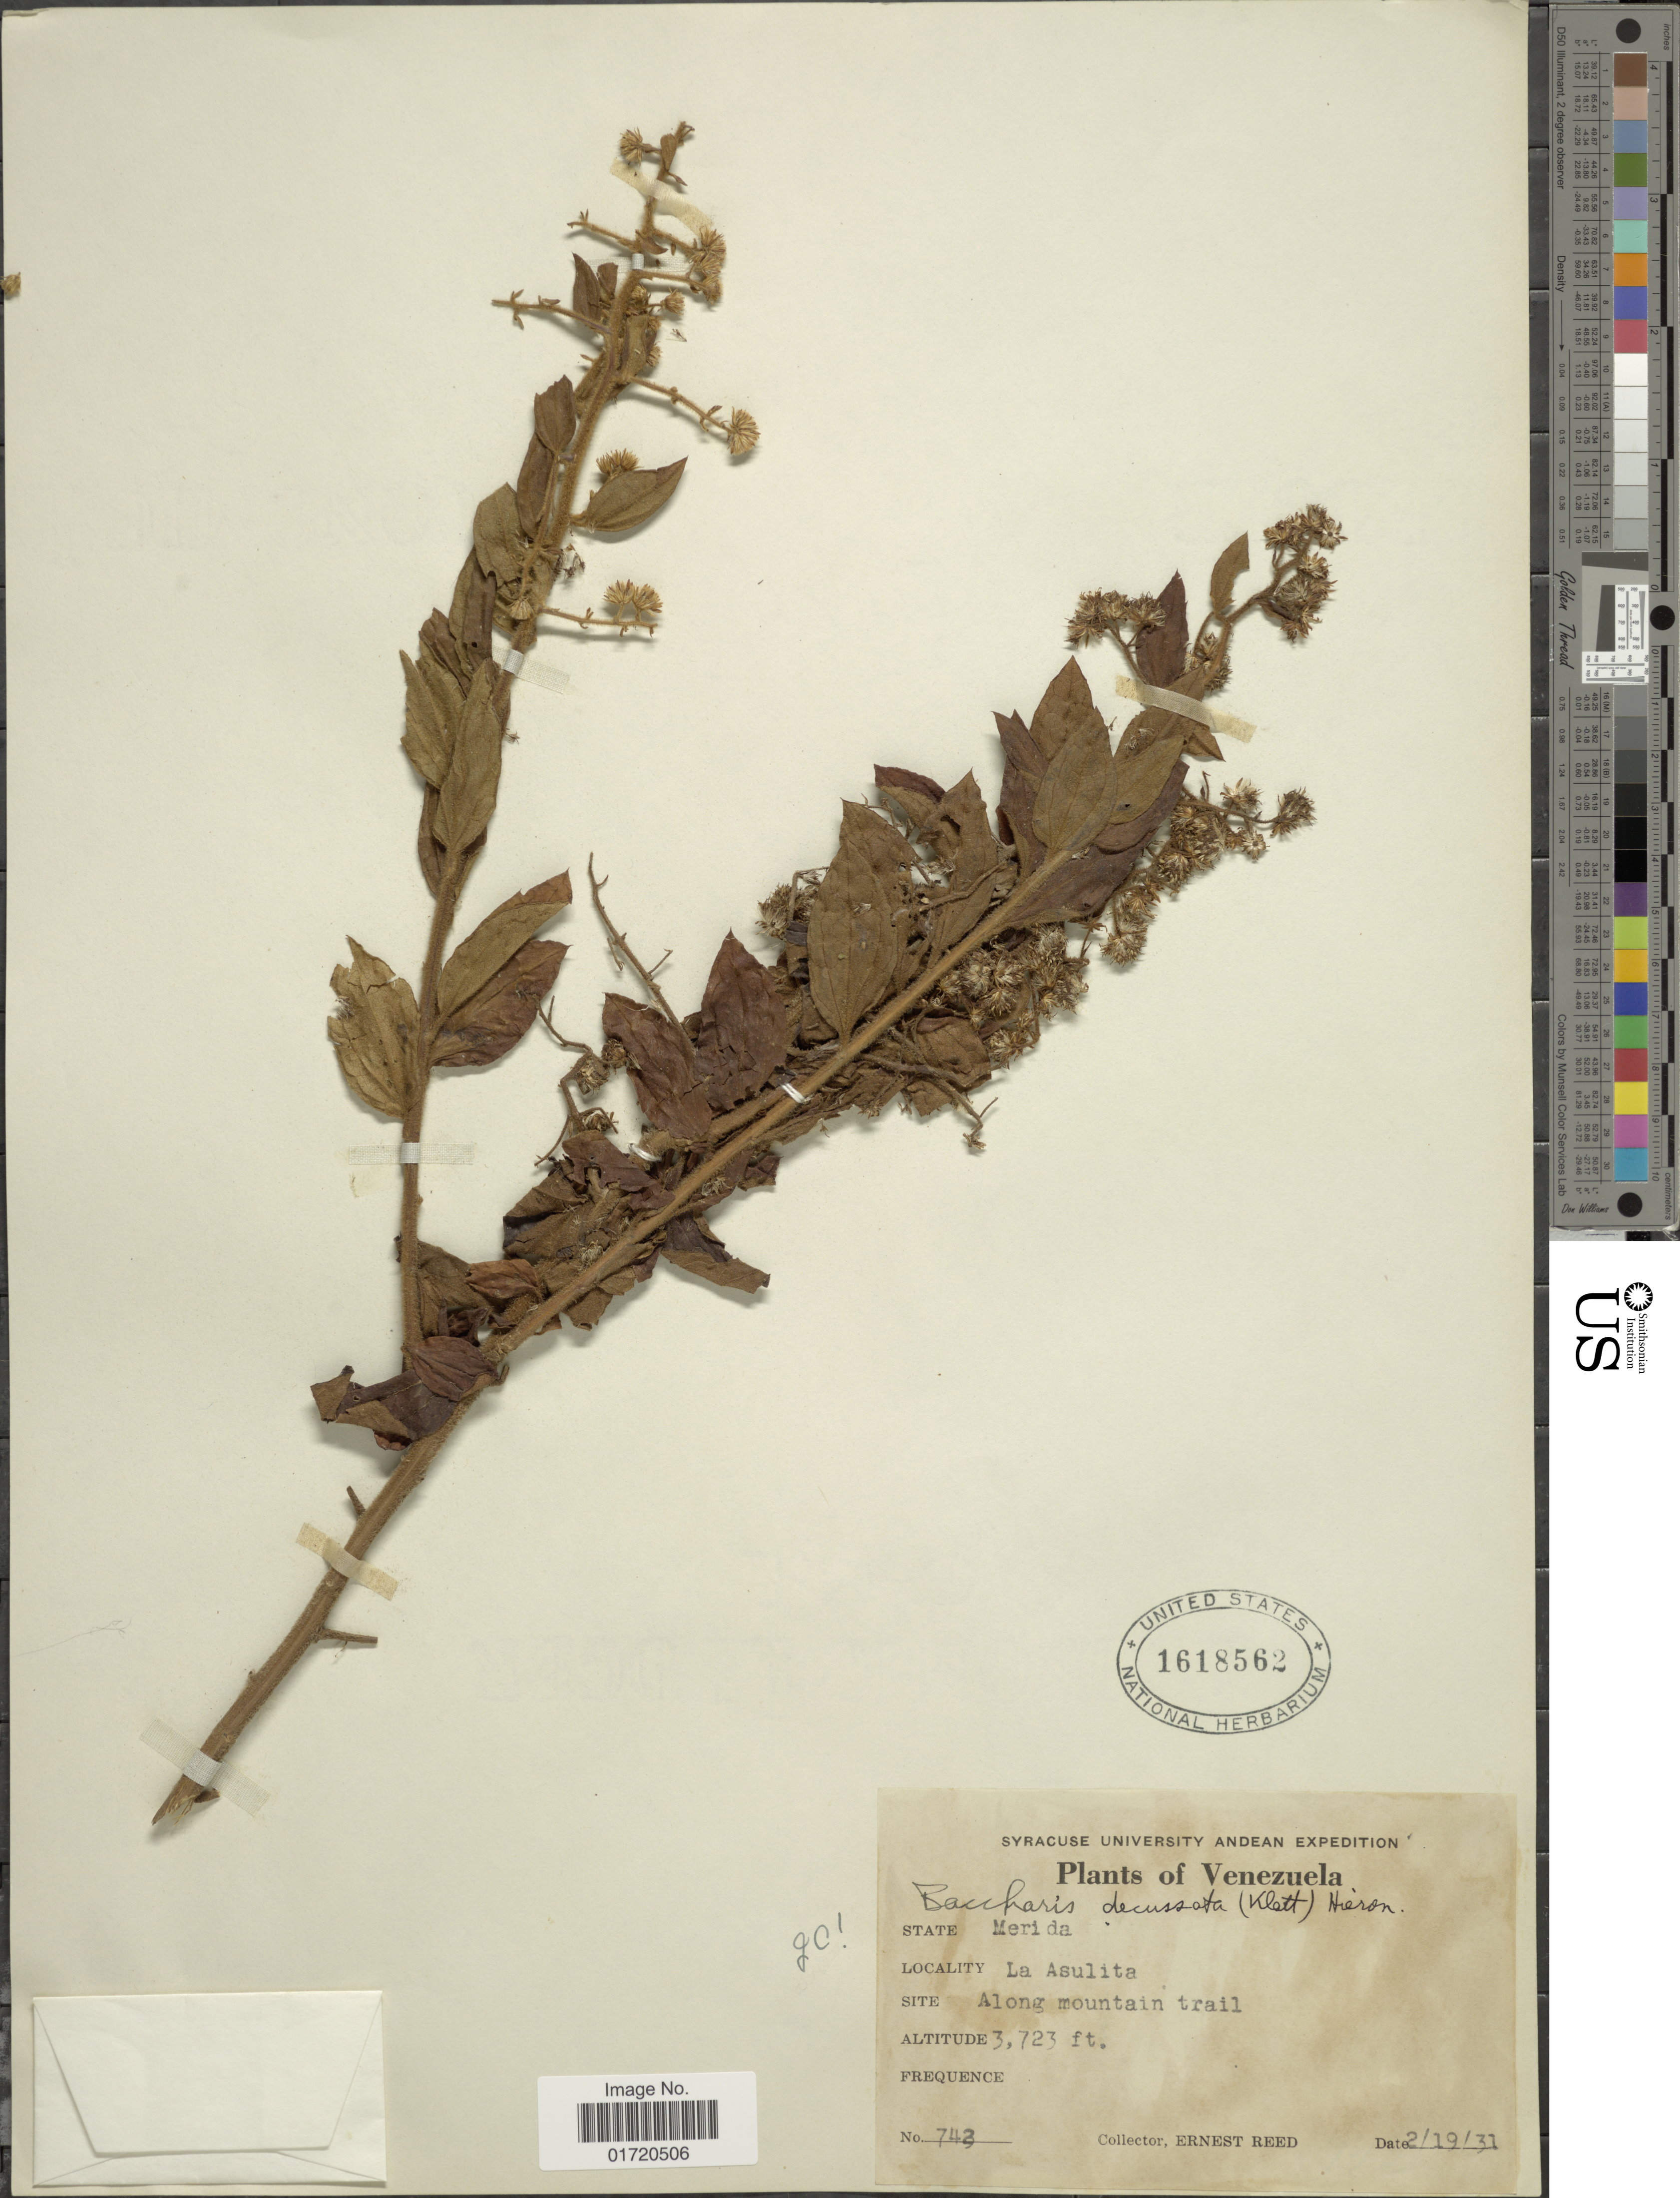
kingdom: Plantae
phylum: Tracheophyta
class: Magnoliopsida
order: Asterales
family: Asteraceae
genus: Baccharis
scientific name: Baccharis decussata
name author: (Klatt) Hieron.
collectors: E. Reed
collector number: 743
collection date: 1931-02-19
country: Venezuela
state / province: Mérida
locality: La Asulita. Along mountain trail.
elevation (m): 1135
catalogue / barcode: US 1618562